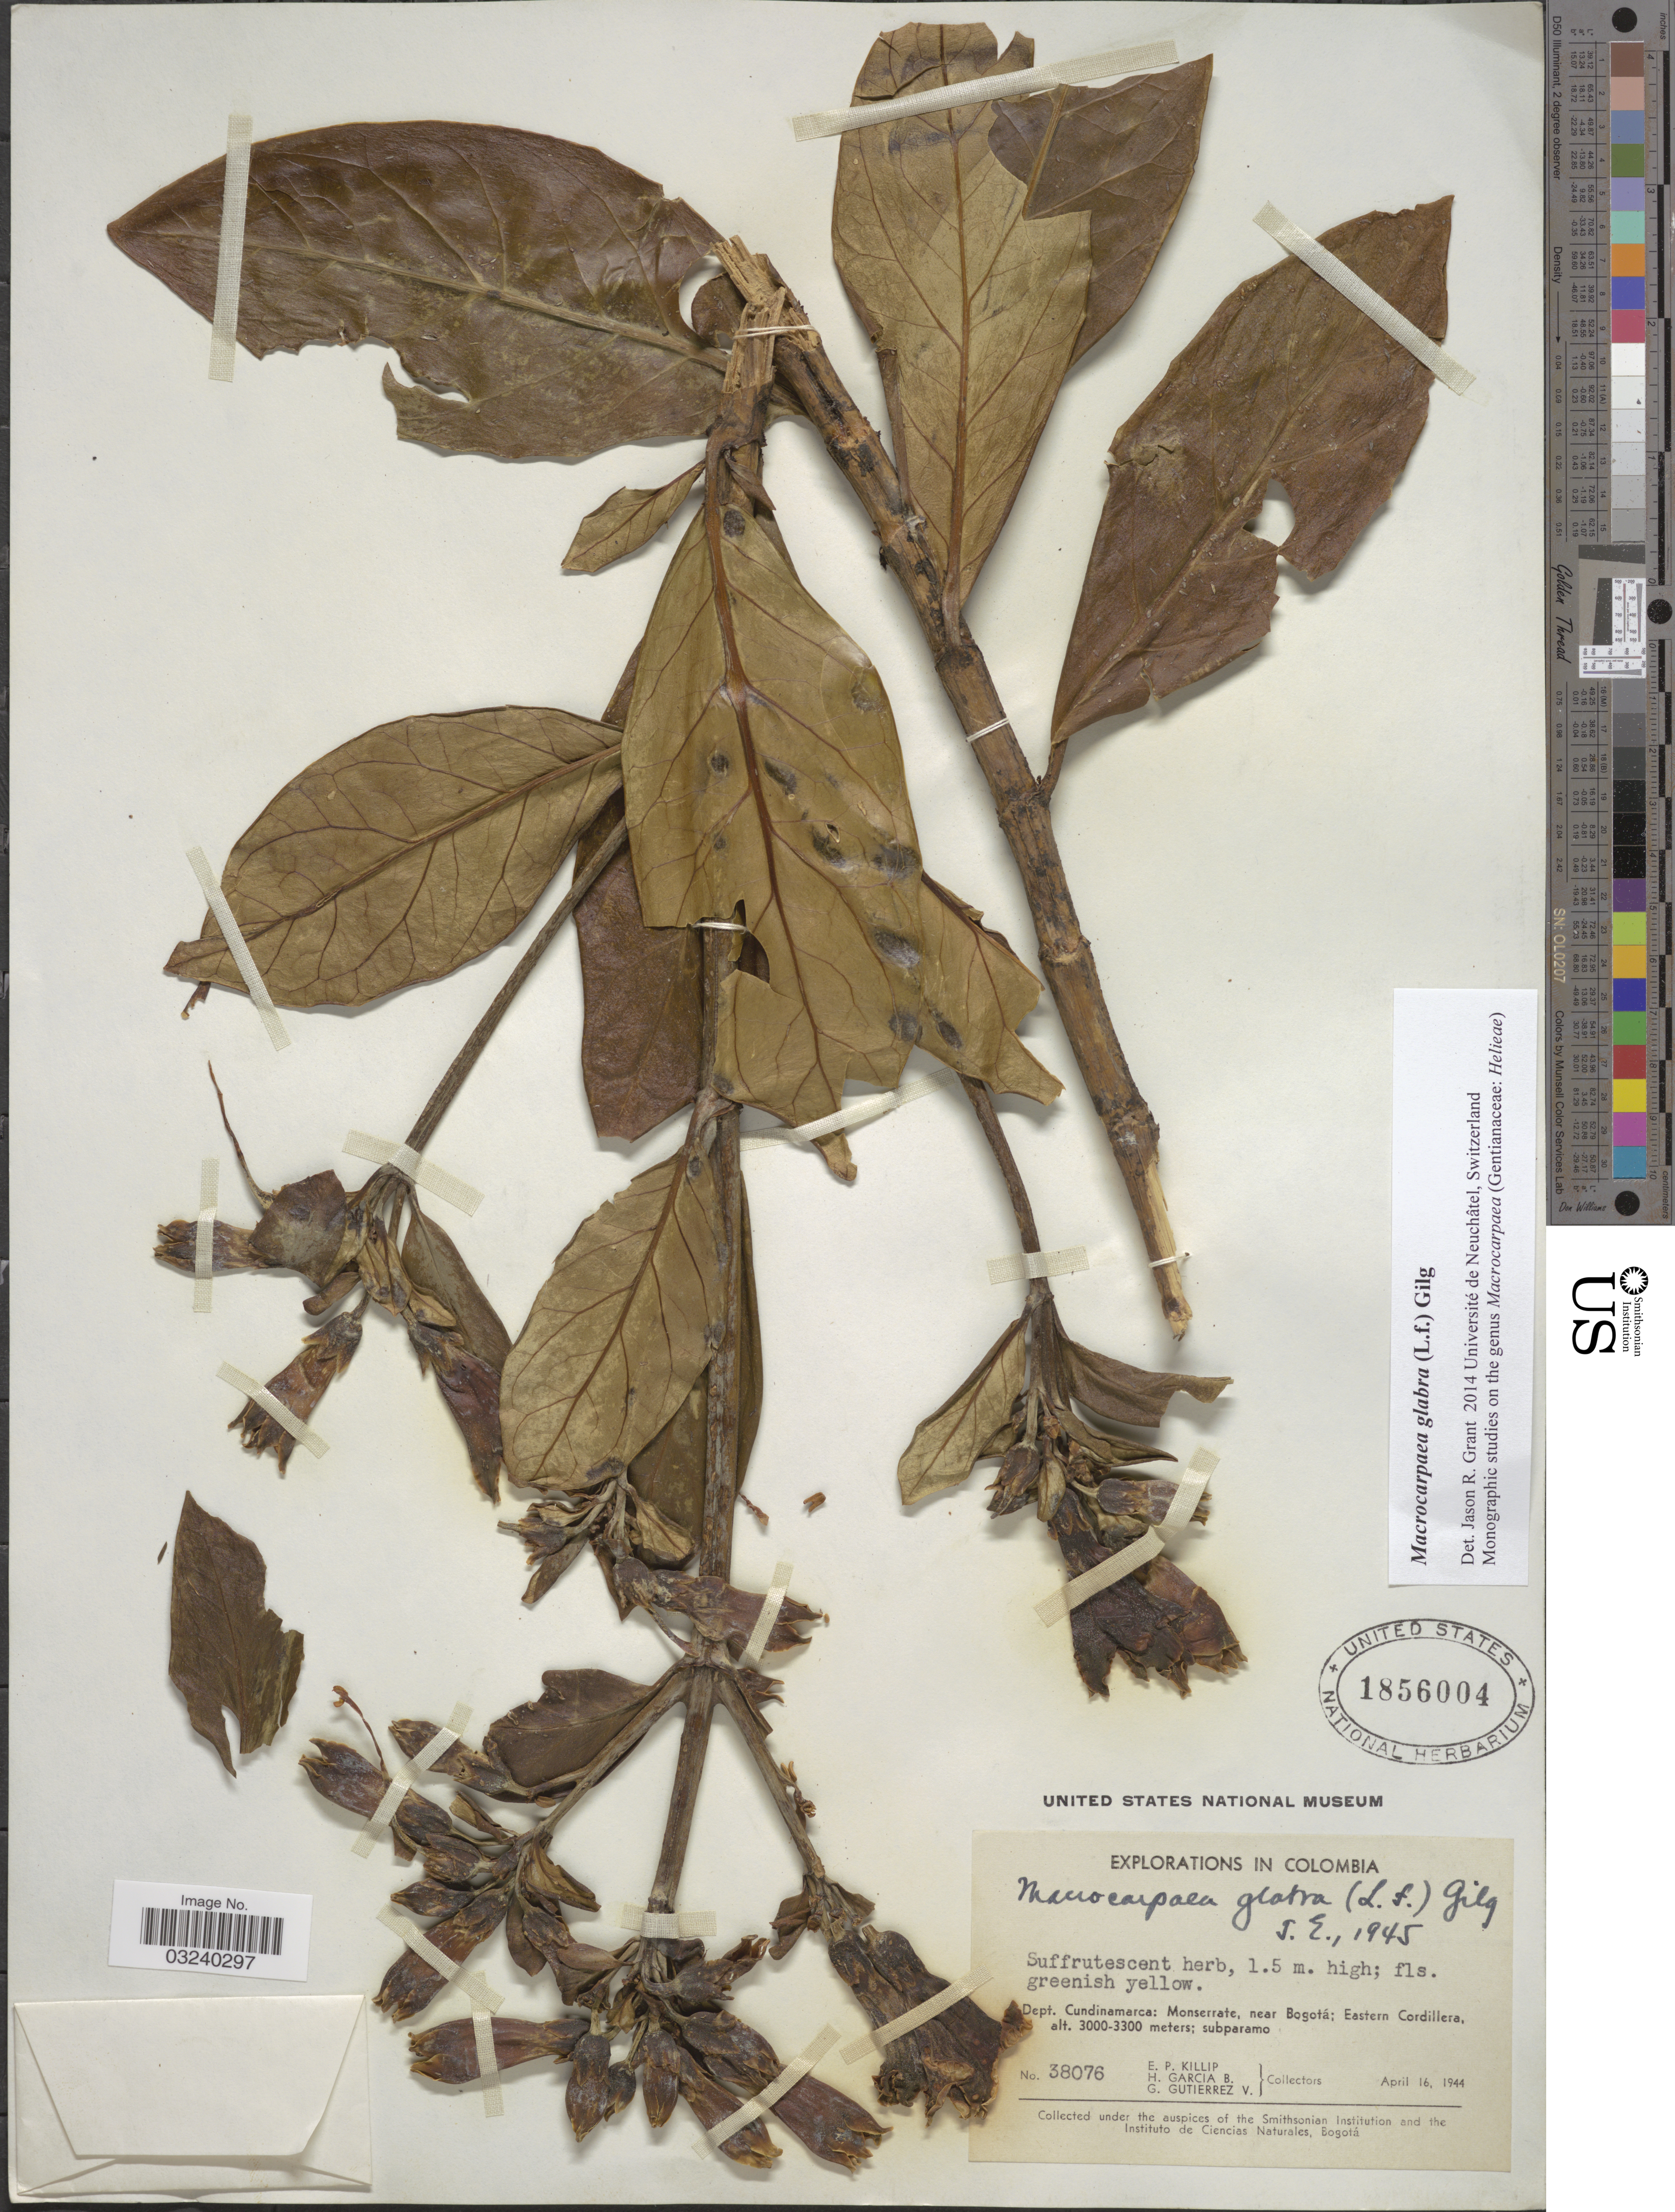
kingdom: Plantae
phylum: Tracheophyta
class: Magnoliopsida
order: Gentianales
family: Gentianaceae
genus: Macrocarpaea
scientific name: Macrocarpaea glabra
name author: (L. f.) Gilg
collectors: E. P. Killip, H. García B. & G. Gutiérrez V.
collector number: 38076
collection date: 1944-04-16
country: Colombia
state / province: Cundinamarca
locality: Dept. Cundinamarca: Monserrate, near Bogotá; Eastern Cordillera.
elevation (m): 3000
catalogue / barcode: US 1856004